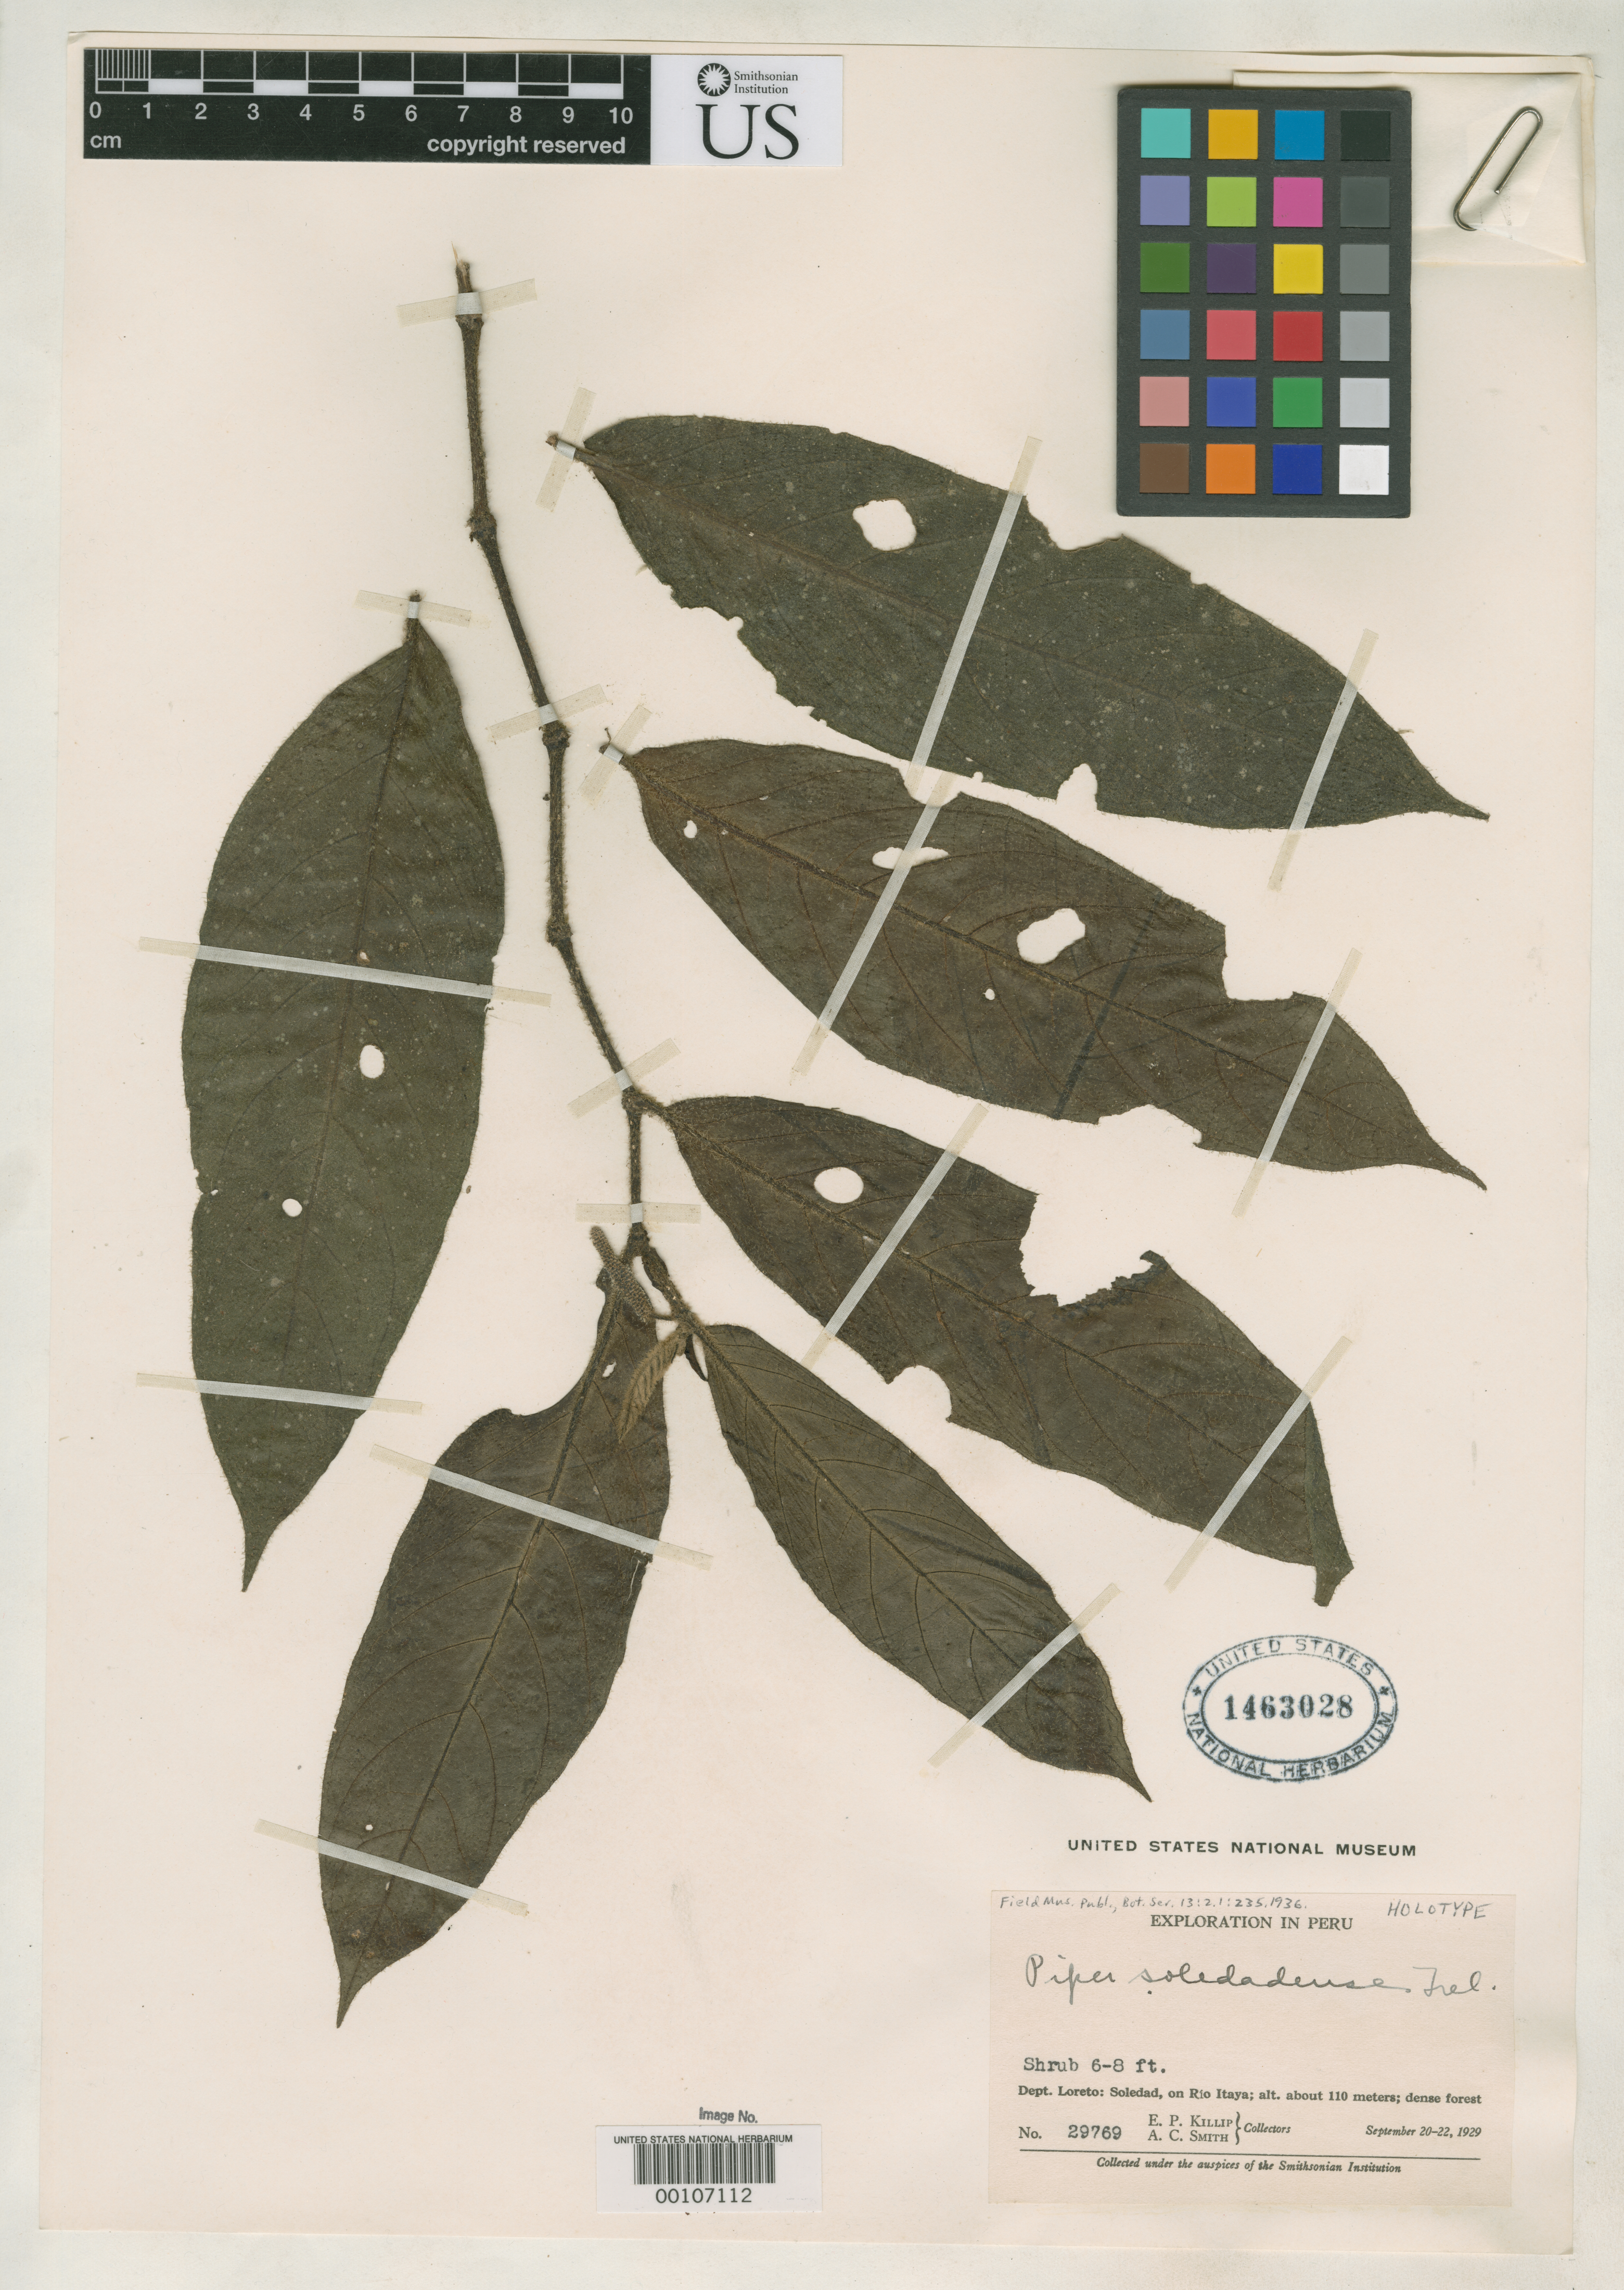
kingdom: Plantae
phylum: Tracheophyta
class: Magnoliopsida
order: Piperales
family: Piperaceae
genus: Piper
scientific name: Piper soledadense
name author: Trel. in J.F. Macbr.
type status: Holotype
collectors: E. P. Killip & A. C. Smith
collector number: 29769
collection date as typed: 20 Sep 1929 to 22 Sep 1929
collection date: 1929-09-20/1929-09-22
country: Peru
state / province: Loreto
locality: Soledad, Rio Itaya.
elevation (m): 110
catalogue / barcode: US 1463028